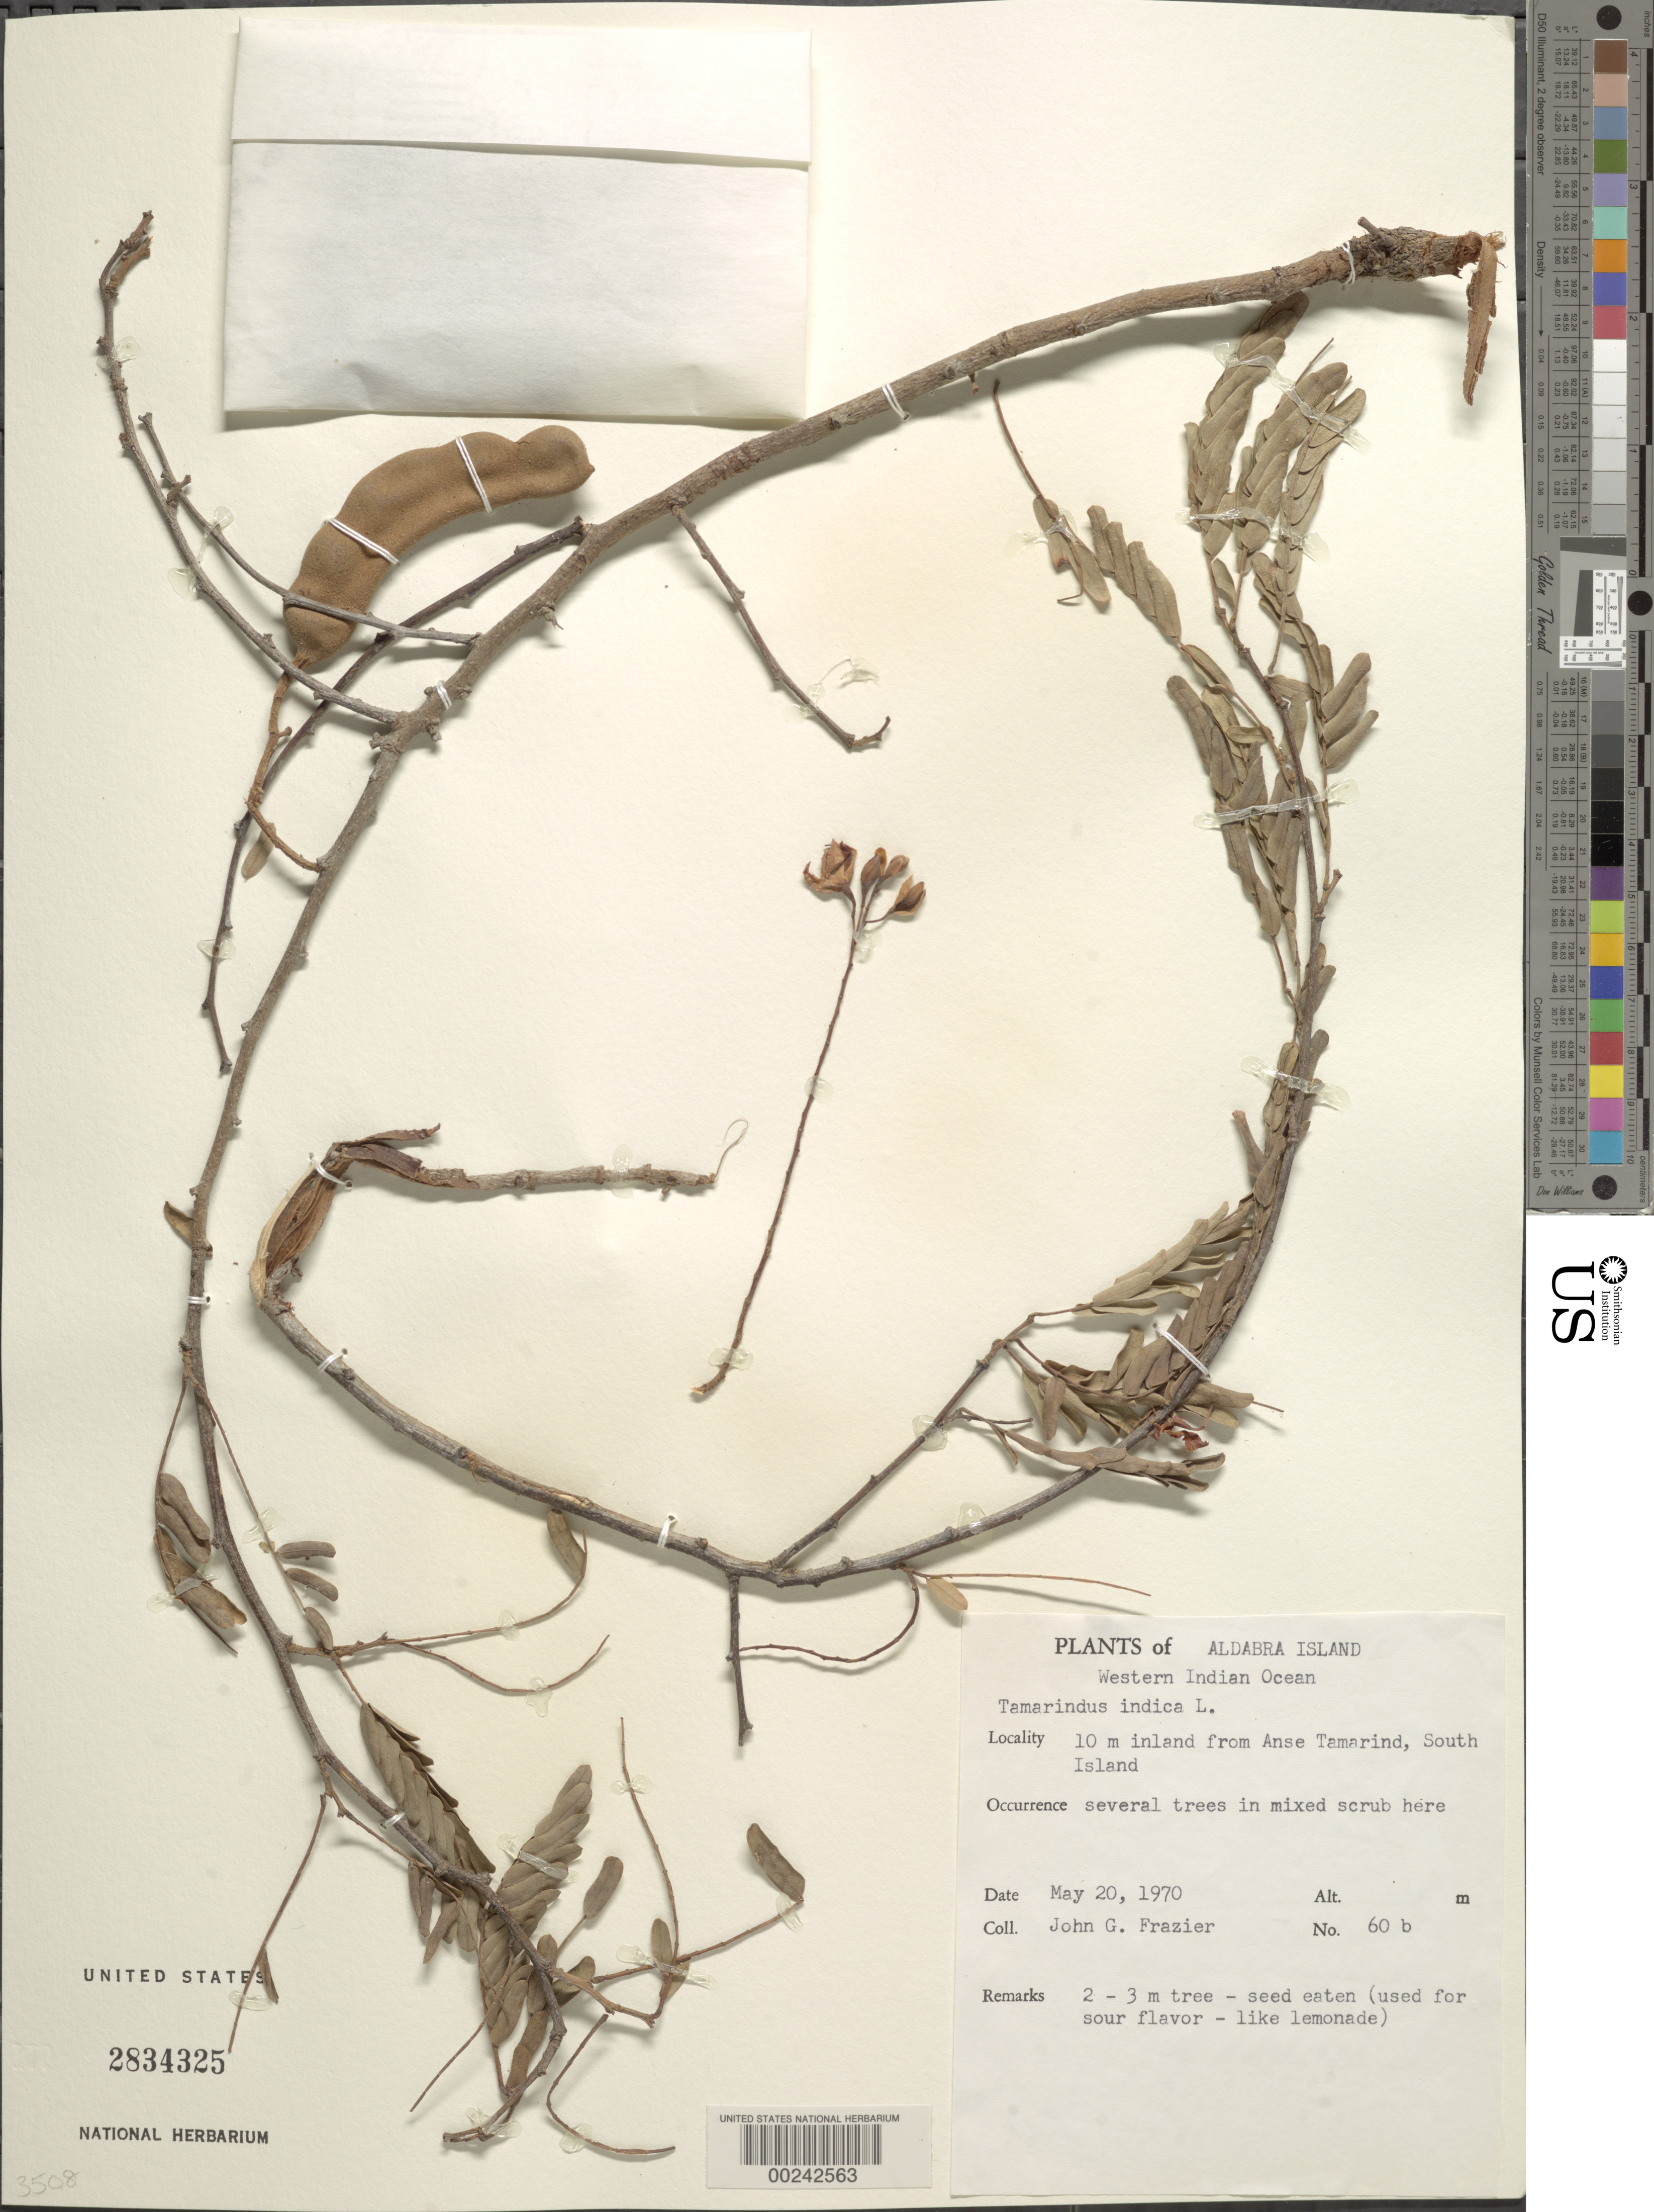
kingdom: Plantae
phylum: Tracheophyta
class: Magnoliopsida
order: Fabales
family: Fabaceae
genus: Tamarindus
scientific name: Tamarindus indica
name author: L.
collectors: J. Frazier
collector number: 60b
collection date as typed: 20 May 1970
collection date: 1970-05-20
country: Seychelles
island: Aldabra Atoll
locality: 10 m inland from Anse Tamarind, South Islet. [South Island part of Aldabra Island (Atoll)?]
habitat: Mixed scrub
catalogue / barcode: US 2834325